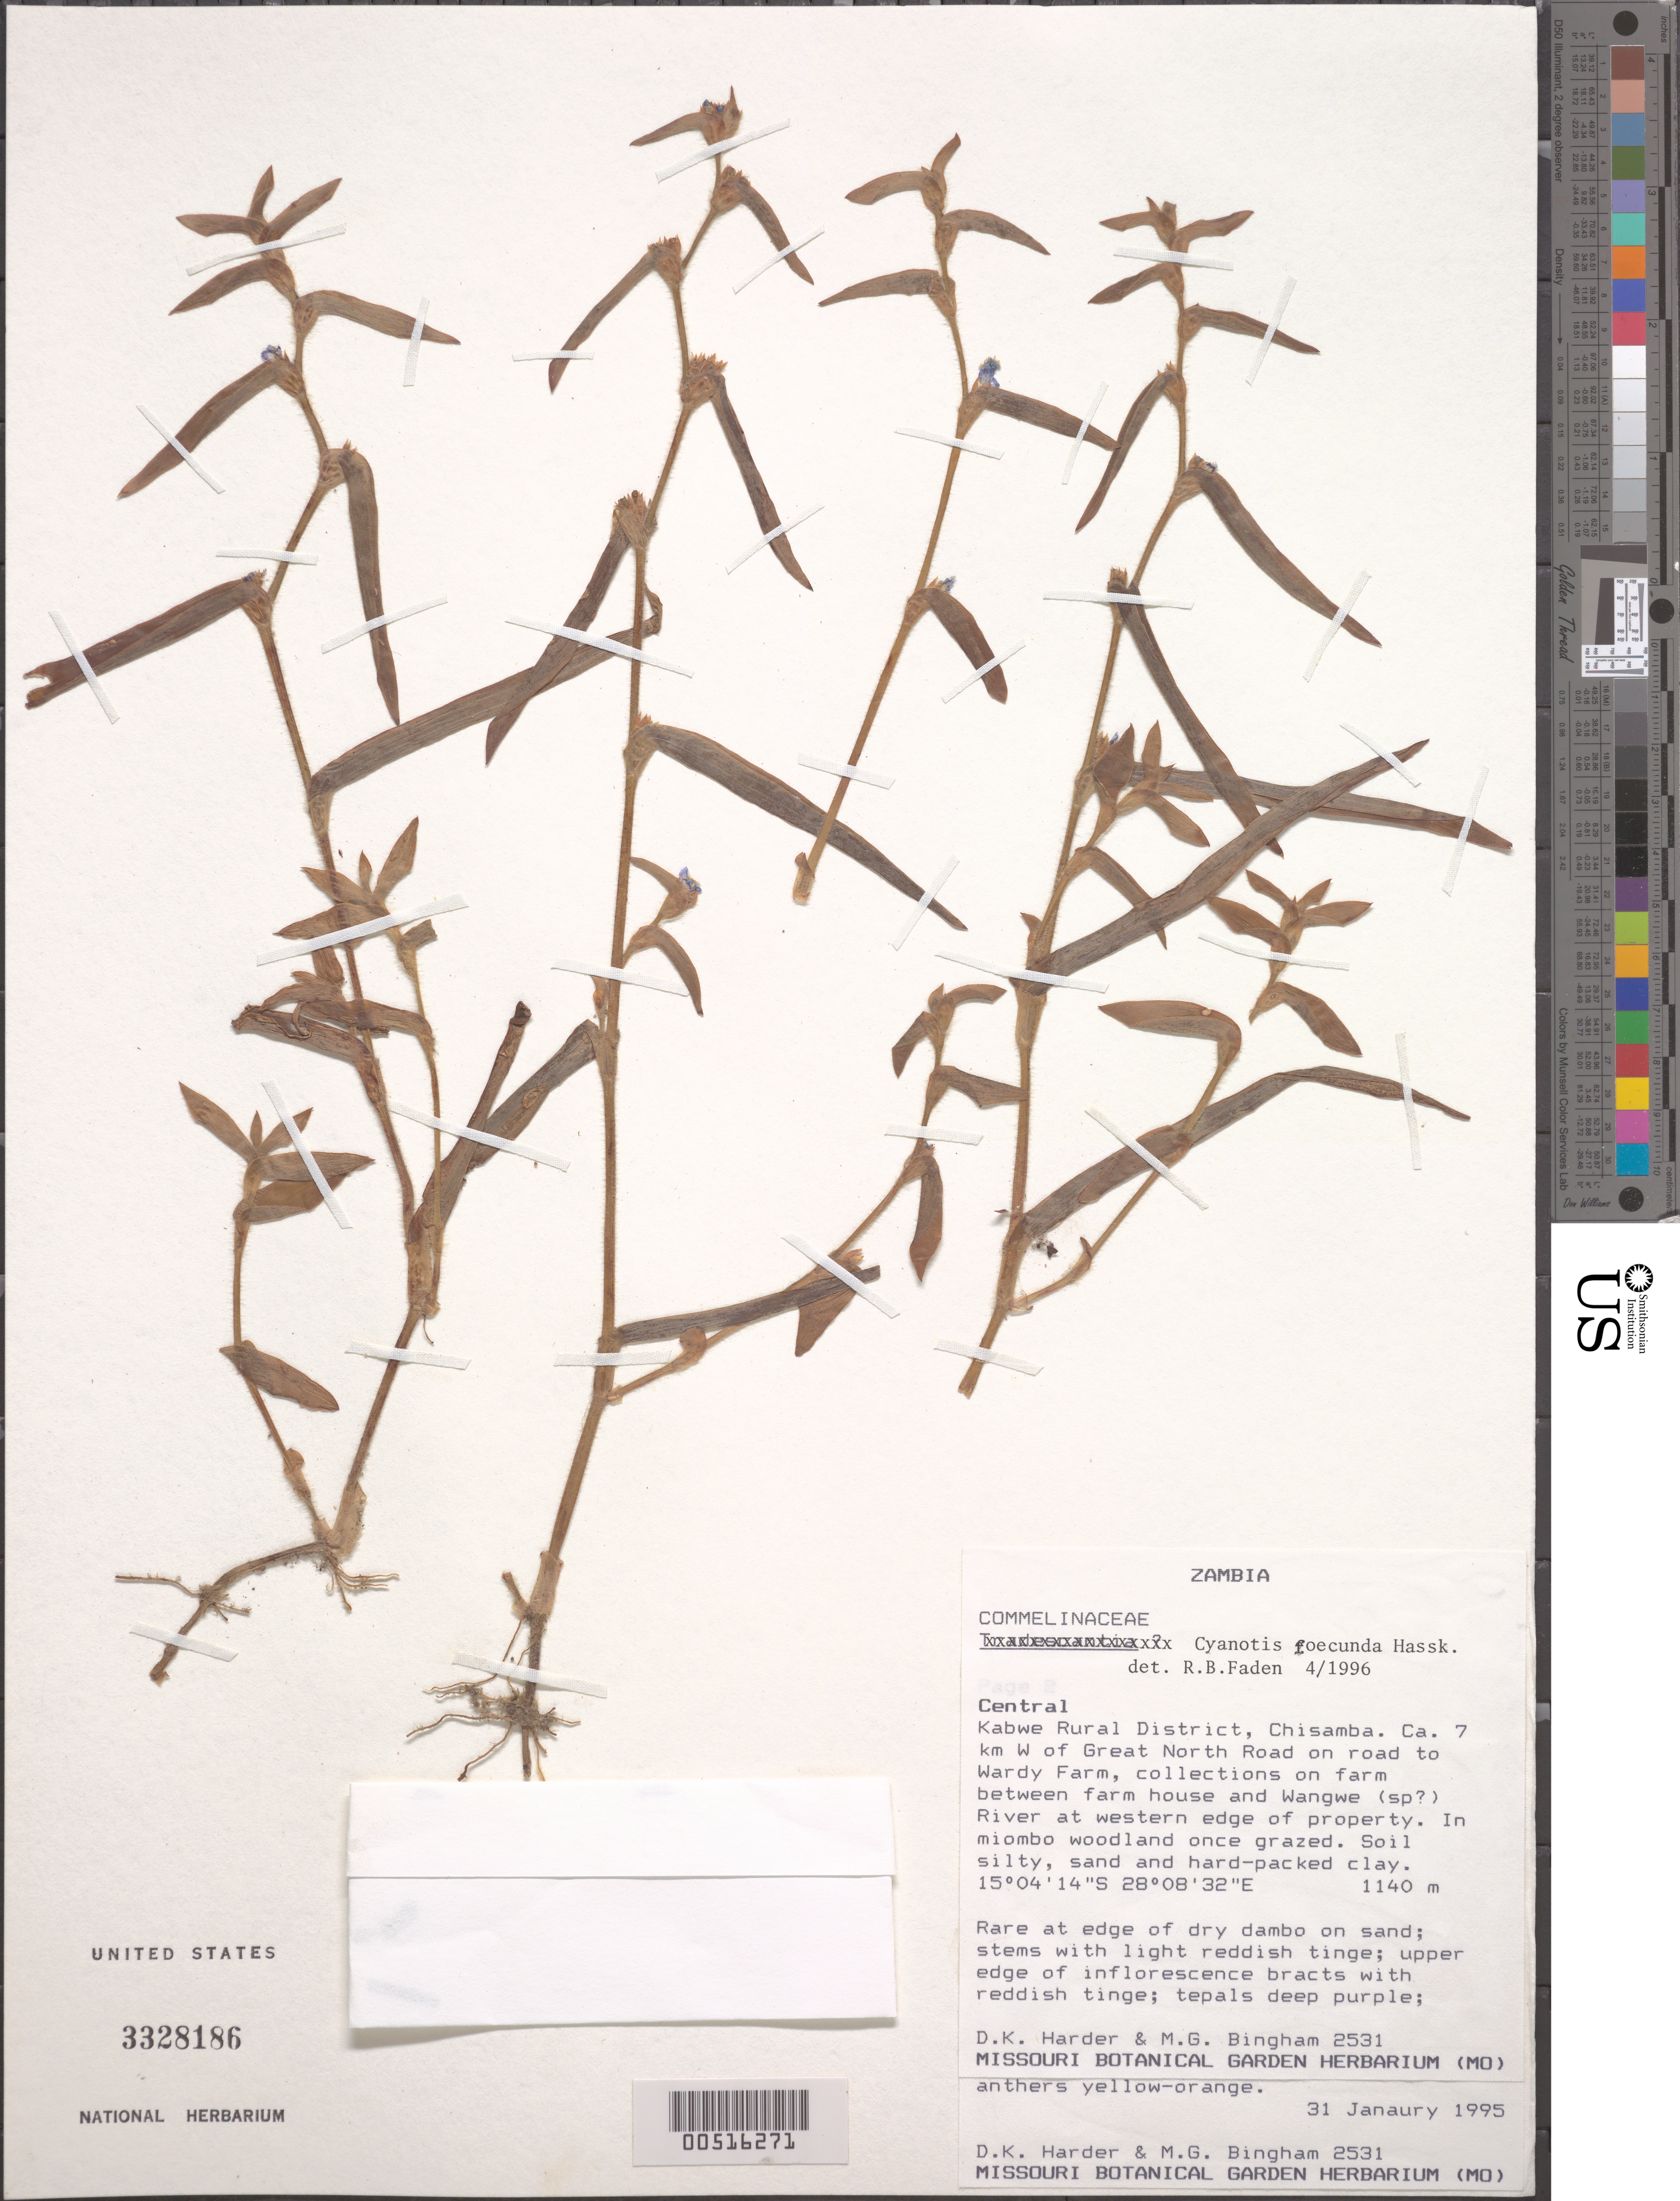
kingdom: Plantae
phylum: Tracheophyta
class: Liliopsida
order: Commelinales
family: Commelinaceae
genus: Cyanotis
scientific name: Cyanotis foecunda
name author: DC. ex Hassk.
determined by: Faden, Robert B., (US), Smithsonian Institution - National Museum of Natural History (UNITED STATES)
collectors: D. Harder & M. Bingham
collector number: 2531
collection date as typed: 31 Jan 1995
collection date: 1995-01-31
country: Zambia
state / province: Central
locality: Kabwe rural dist., chisamba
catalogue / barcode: US 3328186